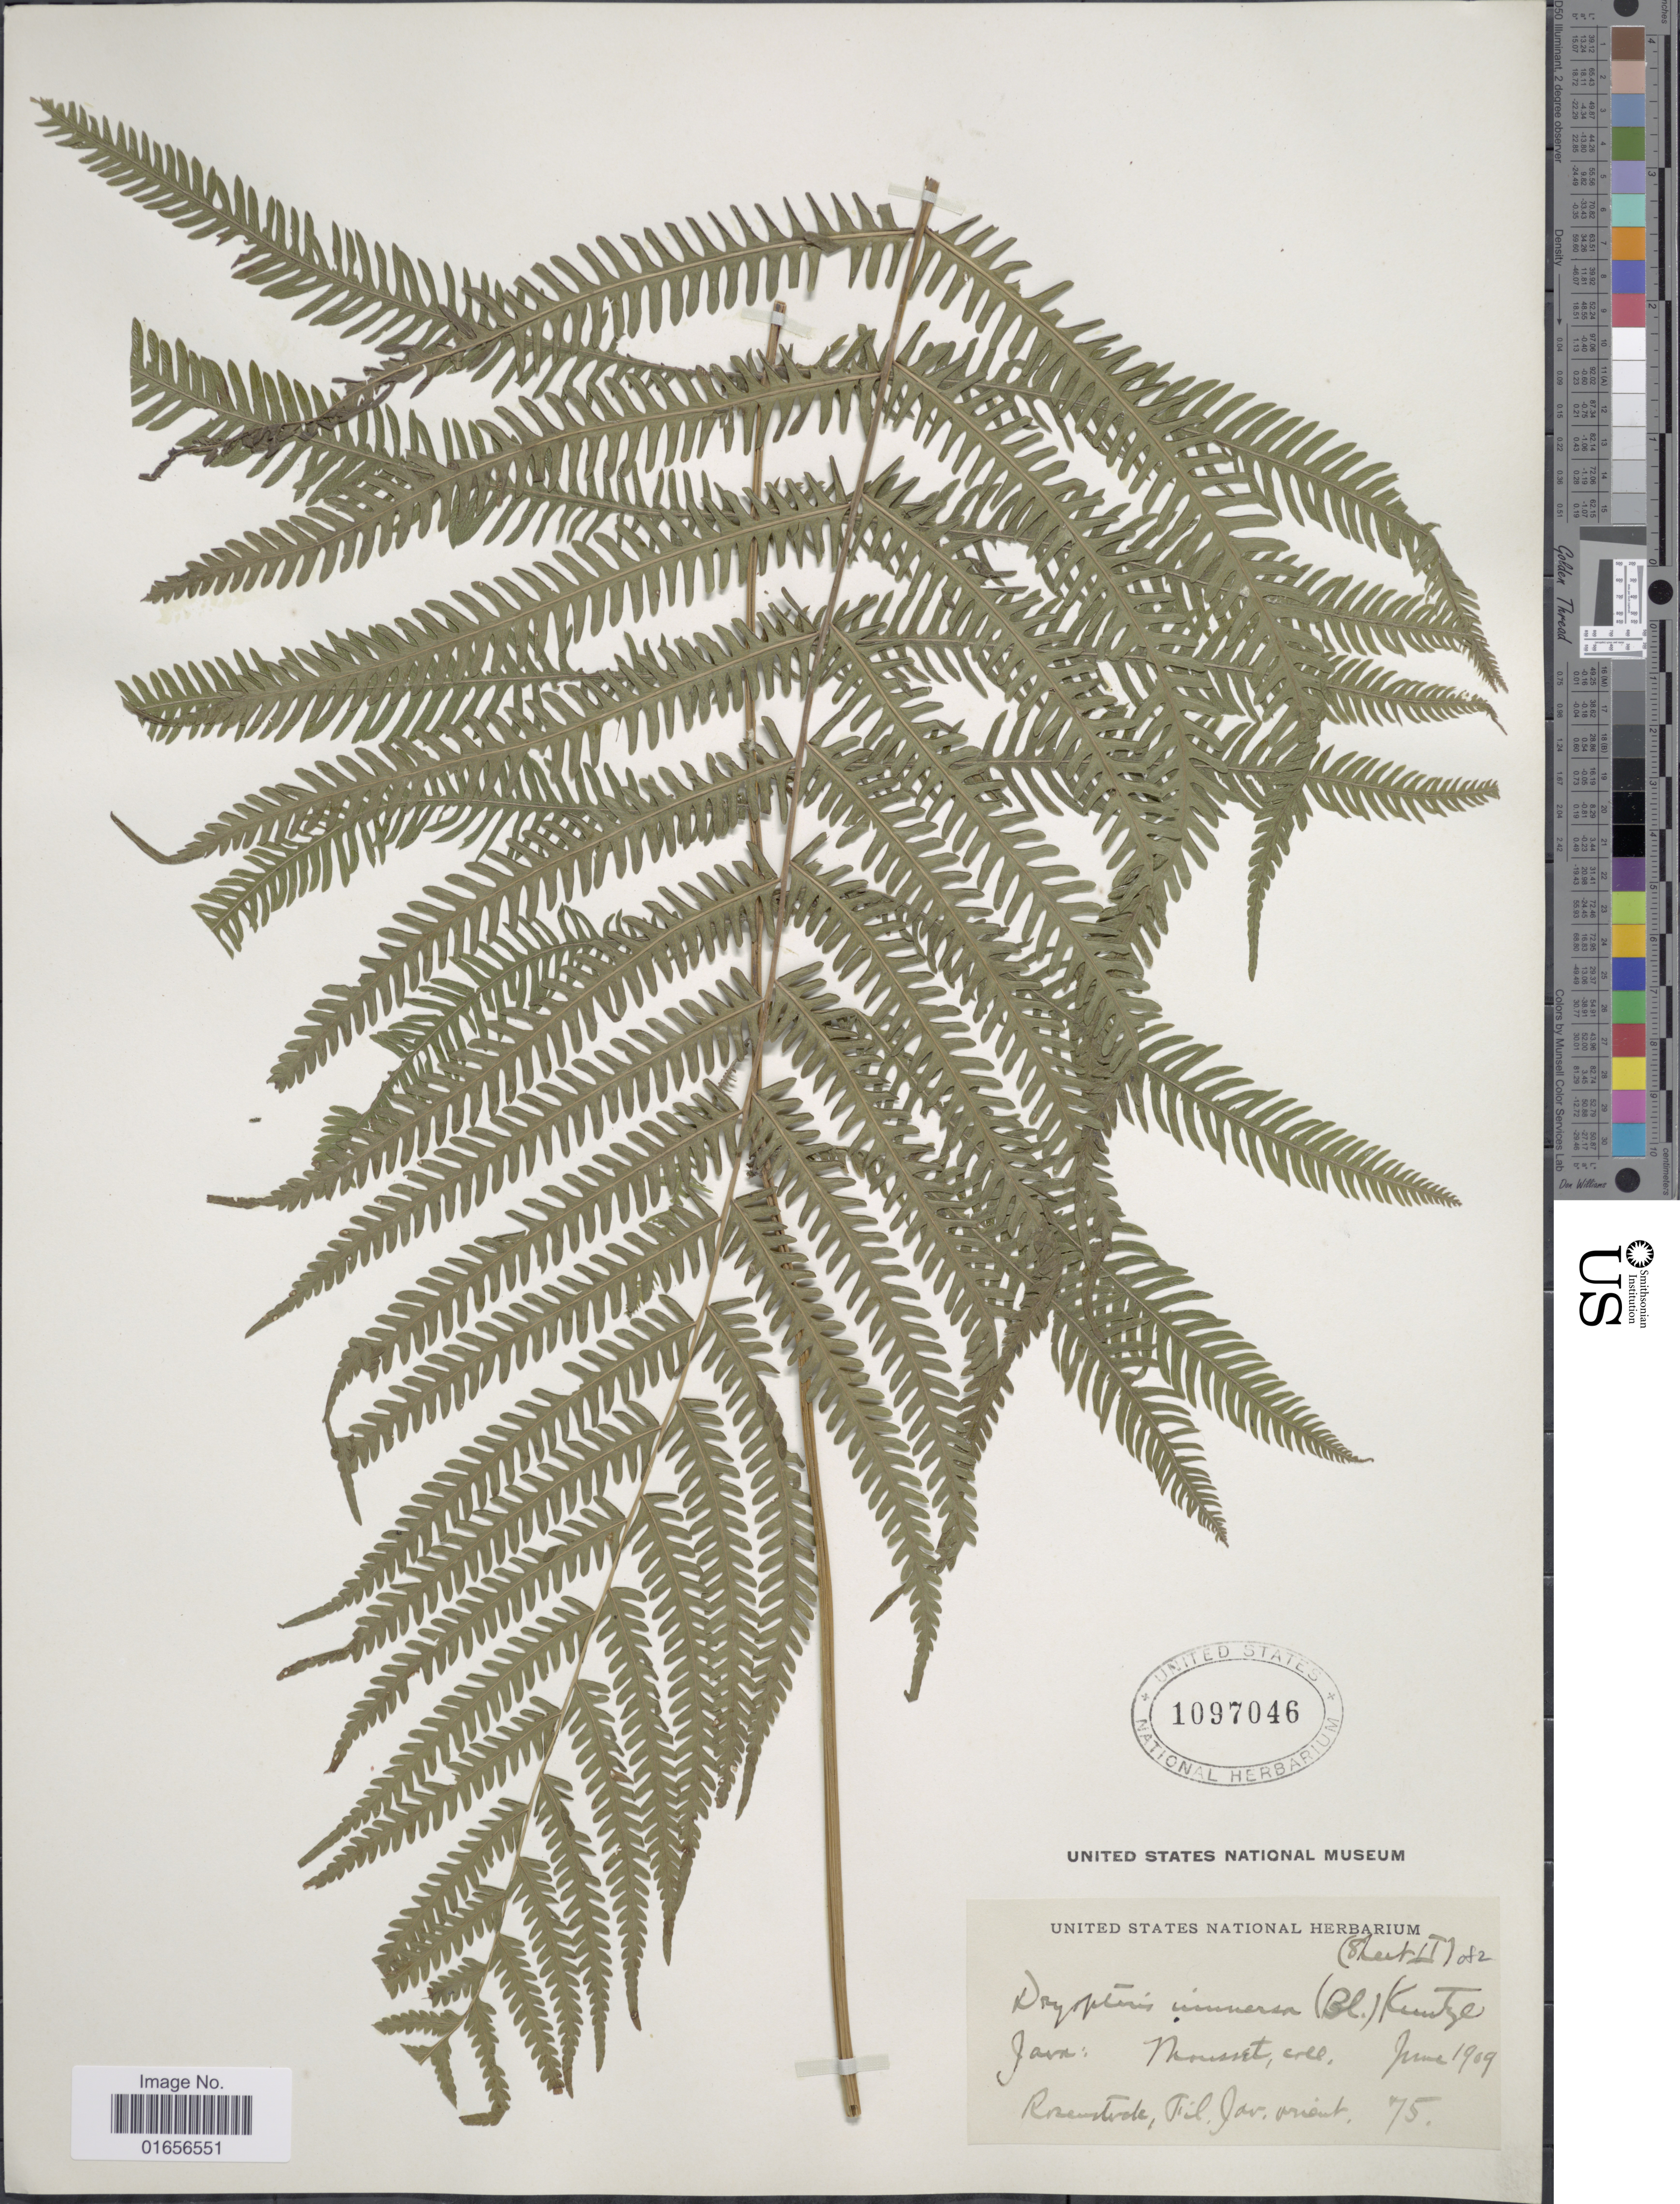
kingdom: Plantae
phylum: Tracheophyta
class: Polypodiopsida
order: Polypodiales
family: Thelypteridaceae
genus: Amphineuron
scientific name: Amphineuron immersum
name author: (Blume) Holttum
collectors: Mousset, --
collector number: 75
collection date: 1909-06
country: Indonesia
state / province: Java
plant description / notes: "Reustrok" removed from Precise Locality field. Refers to E. Rosenstock, an associated person.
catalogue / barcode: US 1097046